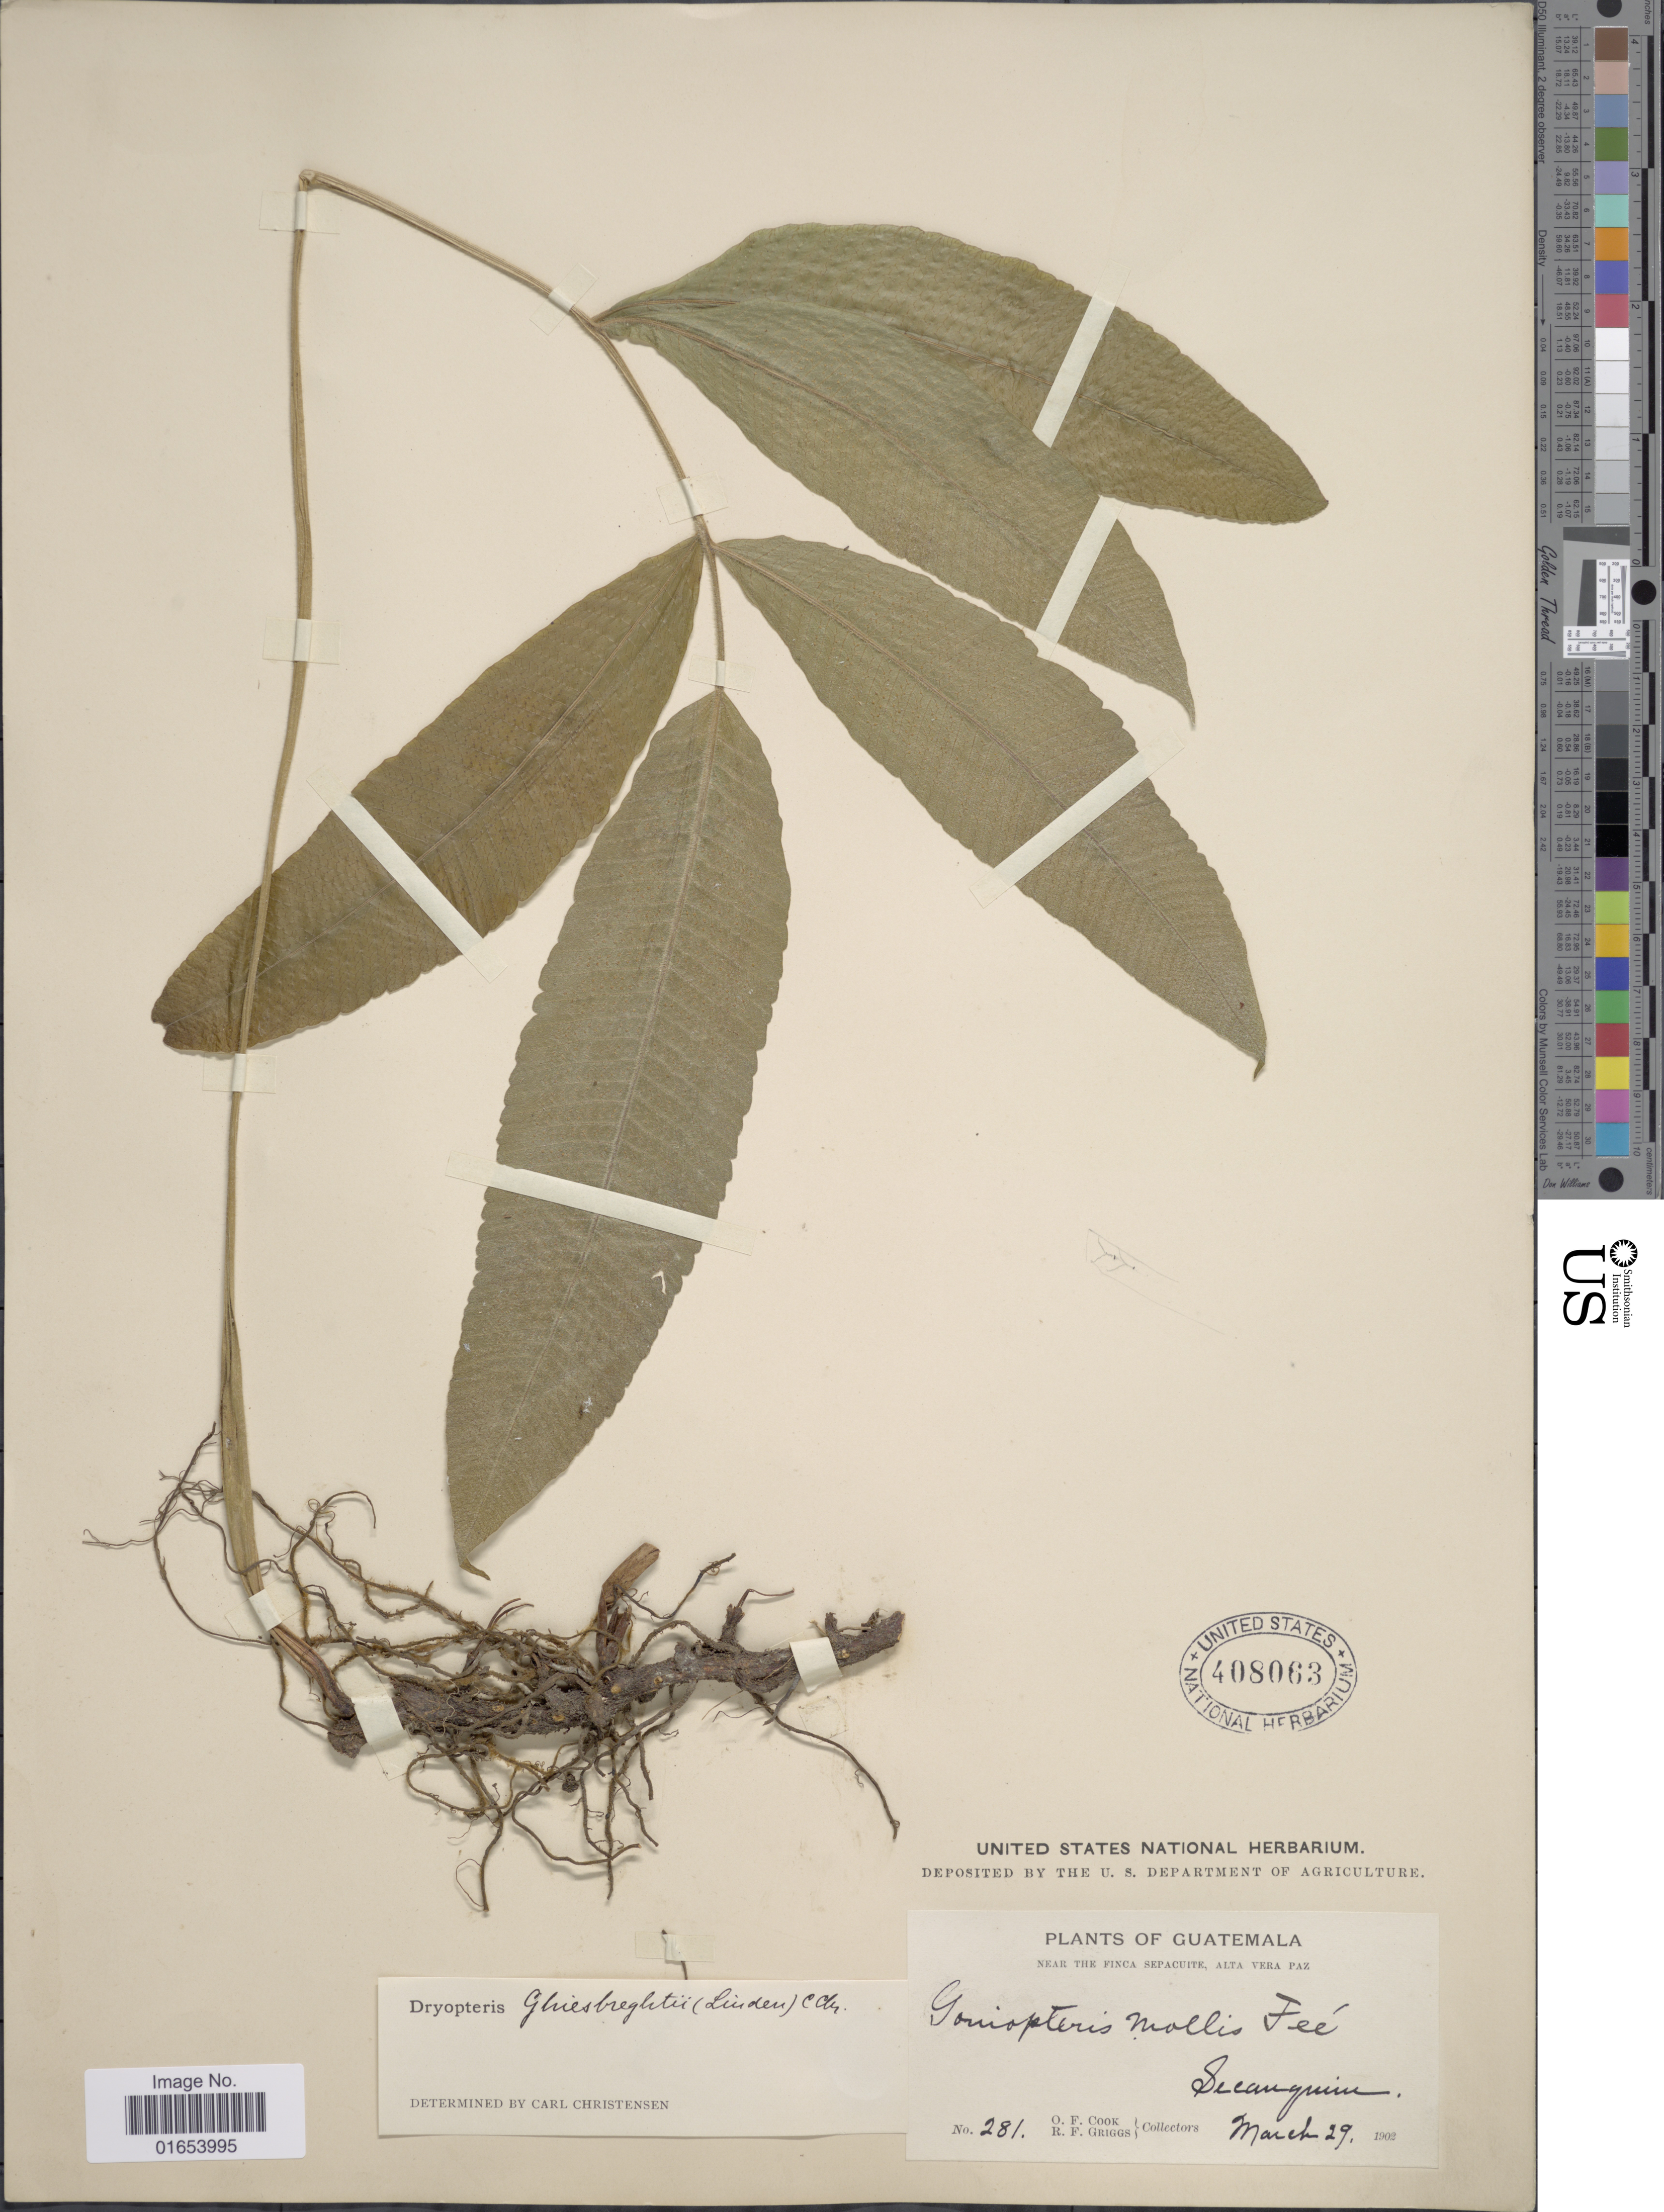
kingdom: Plantae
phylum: Tracheophyta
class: Polypodiopsida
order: Polypodiales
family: Thelypteridaceae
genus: Goniopteris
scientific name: Goniopteris ghiesbreghtii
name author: (Linden) J. Sm.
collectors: O. F. Cook & R. F. Griggs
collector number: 281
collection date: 1902-03-29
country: Guatemala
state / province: Alta Verapaz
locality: Near the Finca Sepacuite, Alta Vera paz, Secanquim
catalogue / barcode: US 408063